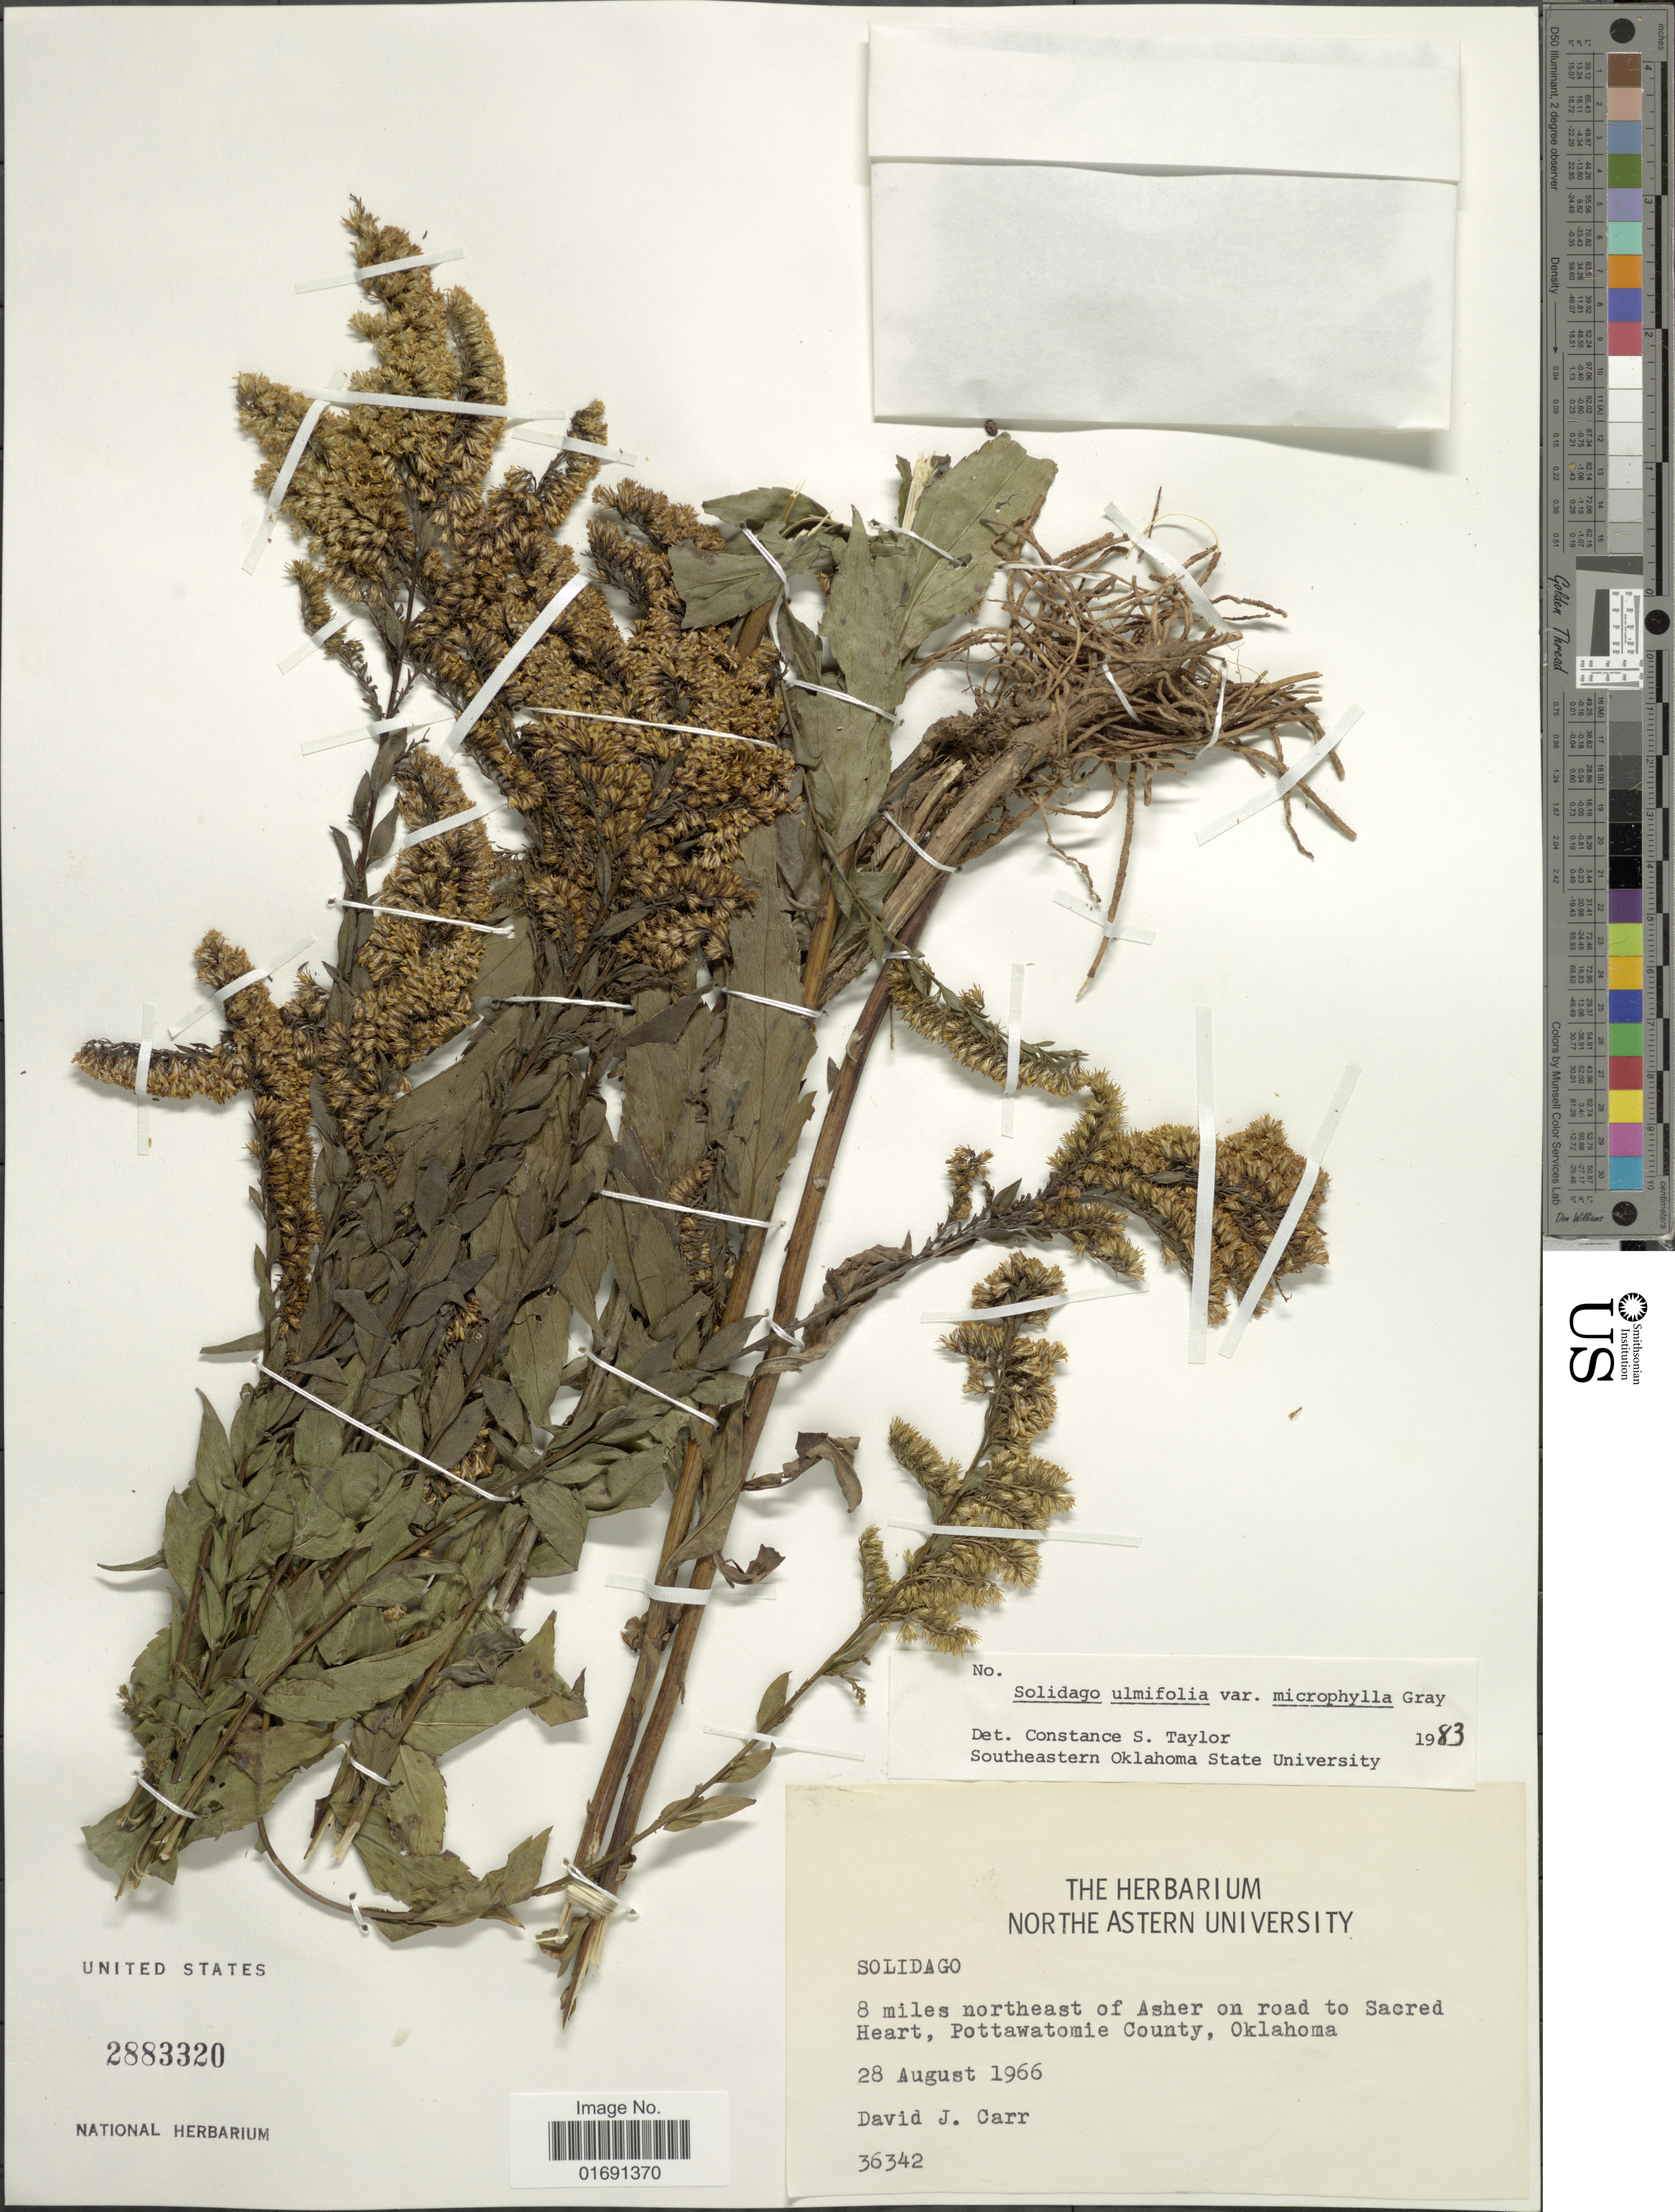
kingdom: Plantae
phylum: Tracheophyta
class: Magnoliopsida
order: Asterales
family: Asteraceae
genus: Solidago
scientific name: Solidago ulmifolia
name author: Muhl. ex Willd.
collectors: D. J. Carr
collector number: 36342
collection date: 1966-08-28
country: United States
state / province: Oklahoma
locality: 8 miles northeast of Asher on road to Sacred Heart, Pottawatomie County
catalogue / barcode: US 2883320